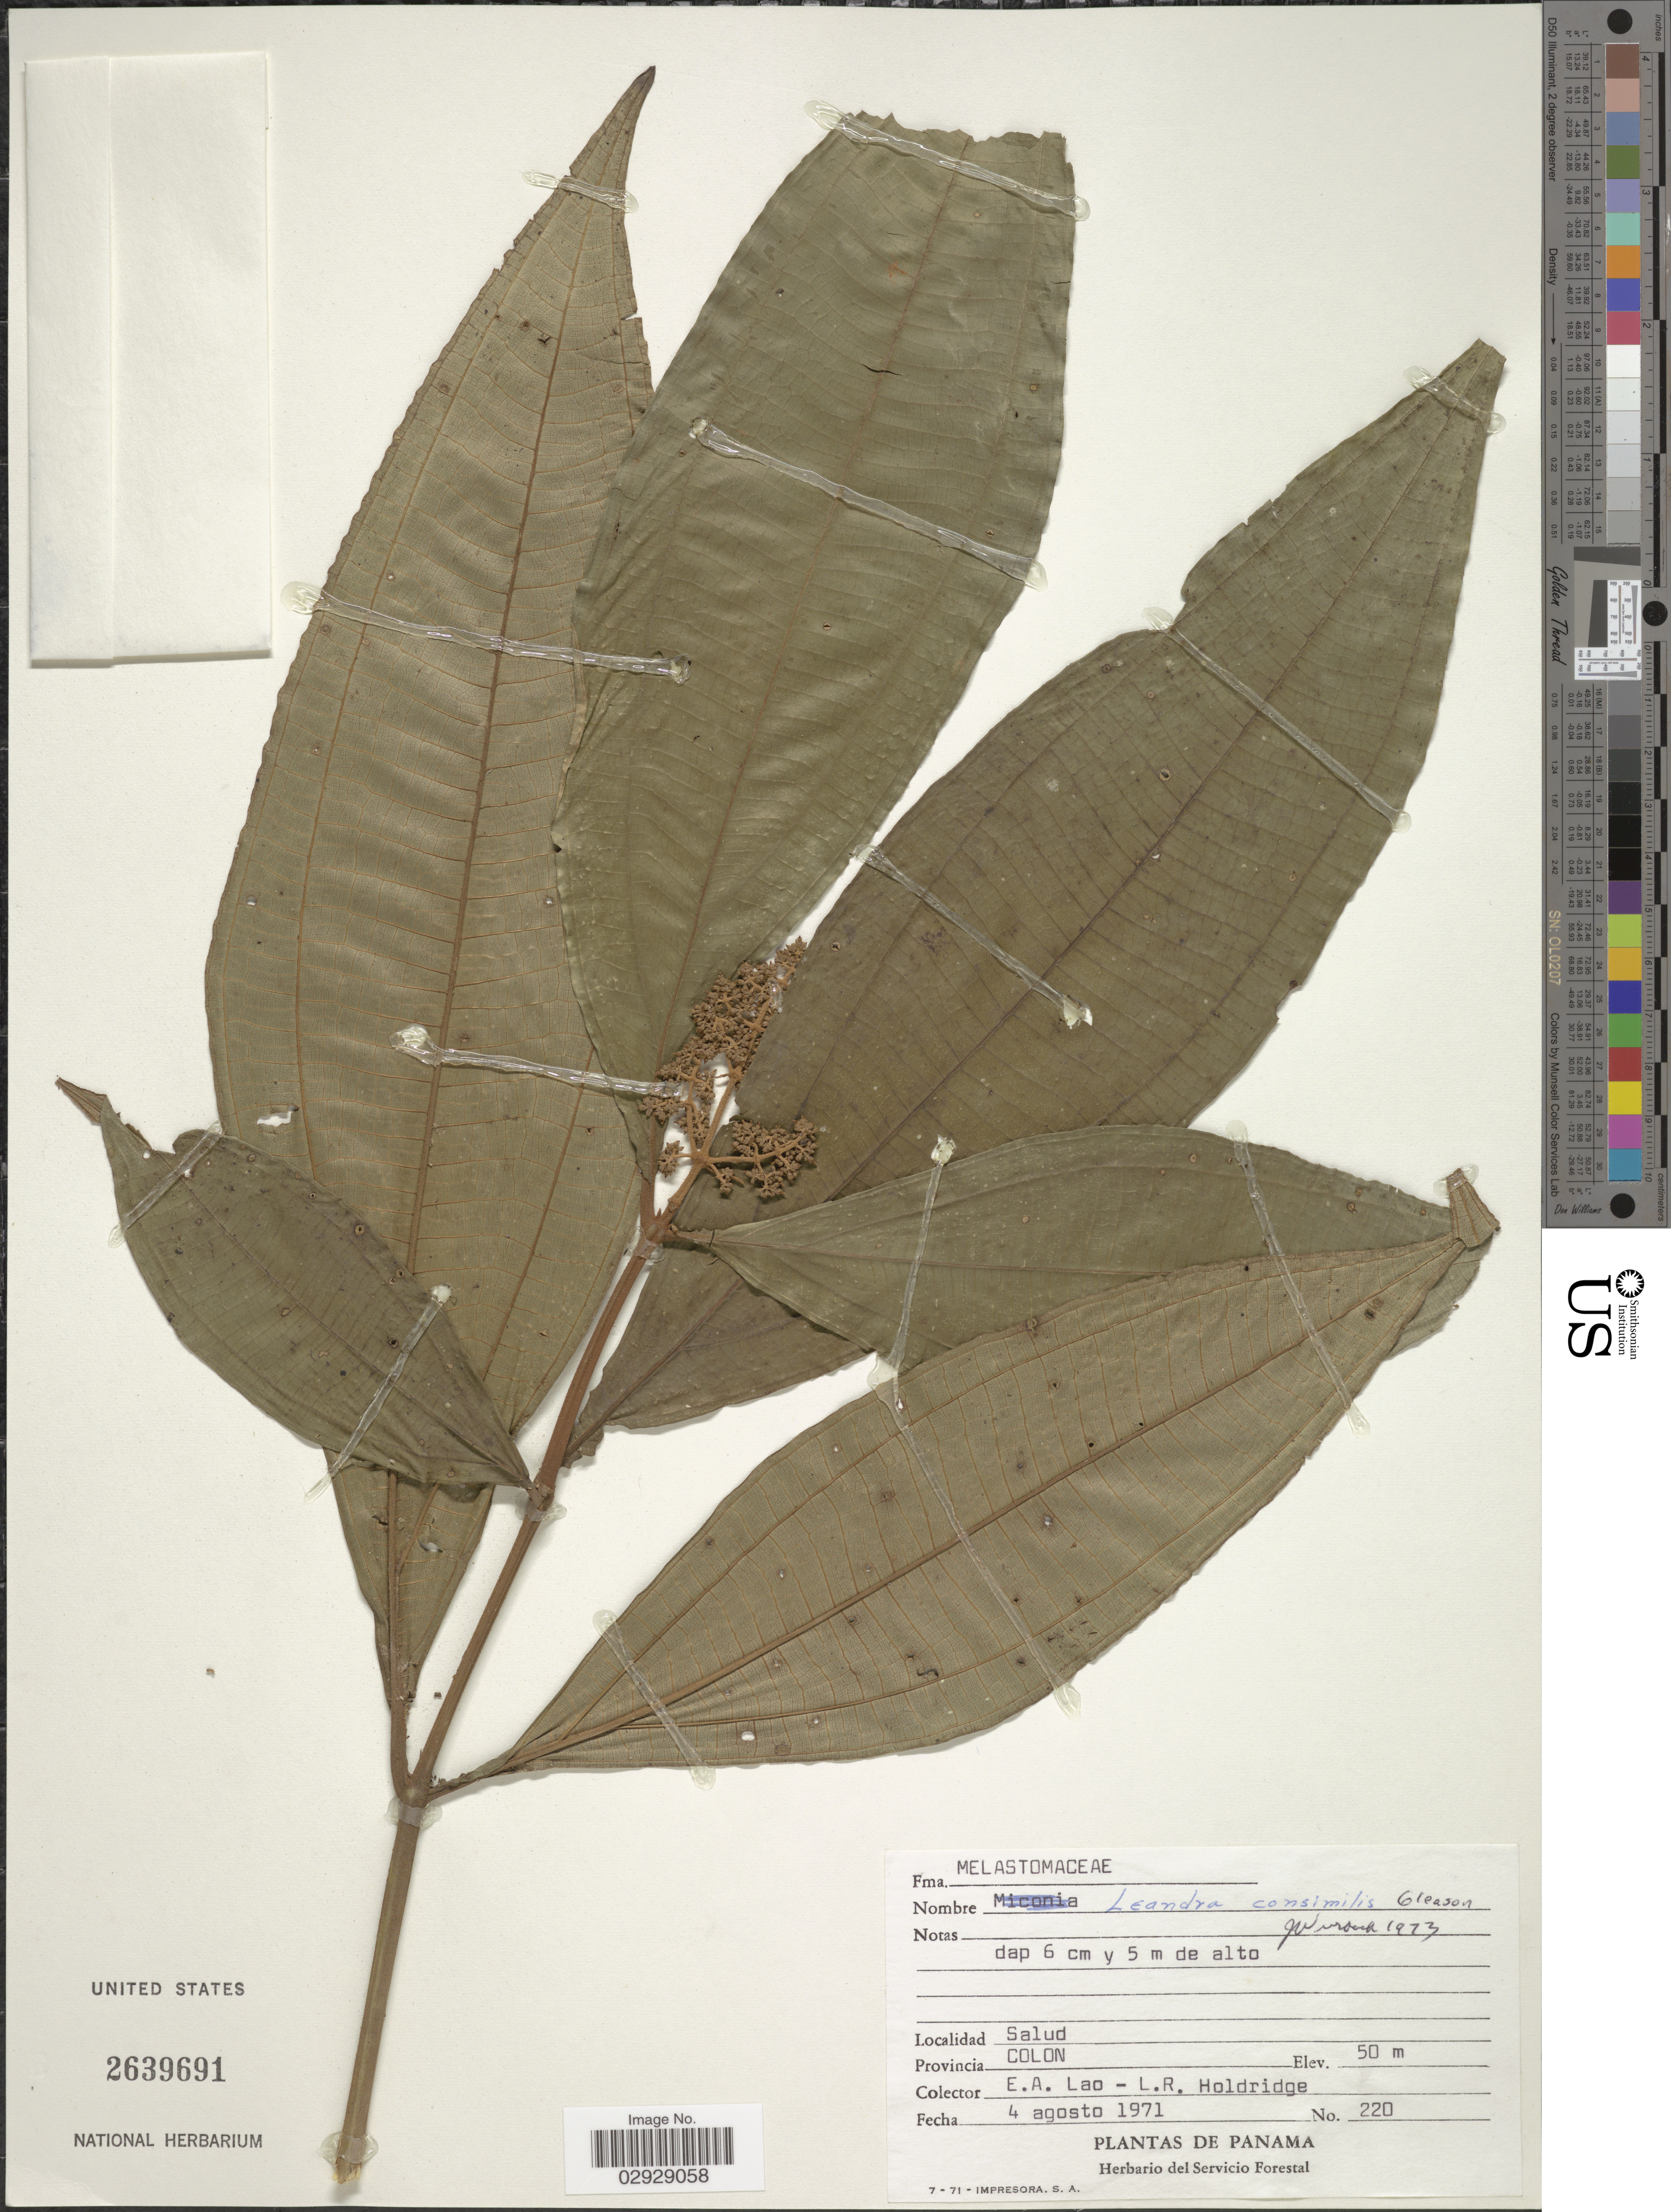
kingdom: Plantae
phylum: Tracheophyta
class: Magnoliopsida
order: Myrtales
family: Melastomataceae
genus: Leandra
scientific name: Leandra consimilis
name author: Gleason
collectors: E. Lao & L. Holdridge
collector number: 220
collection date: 1971-08-04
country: Panama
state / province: Colón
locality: Salud.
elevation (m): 50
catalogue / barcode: US 2639691